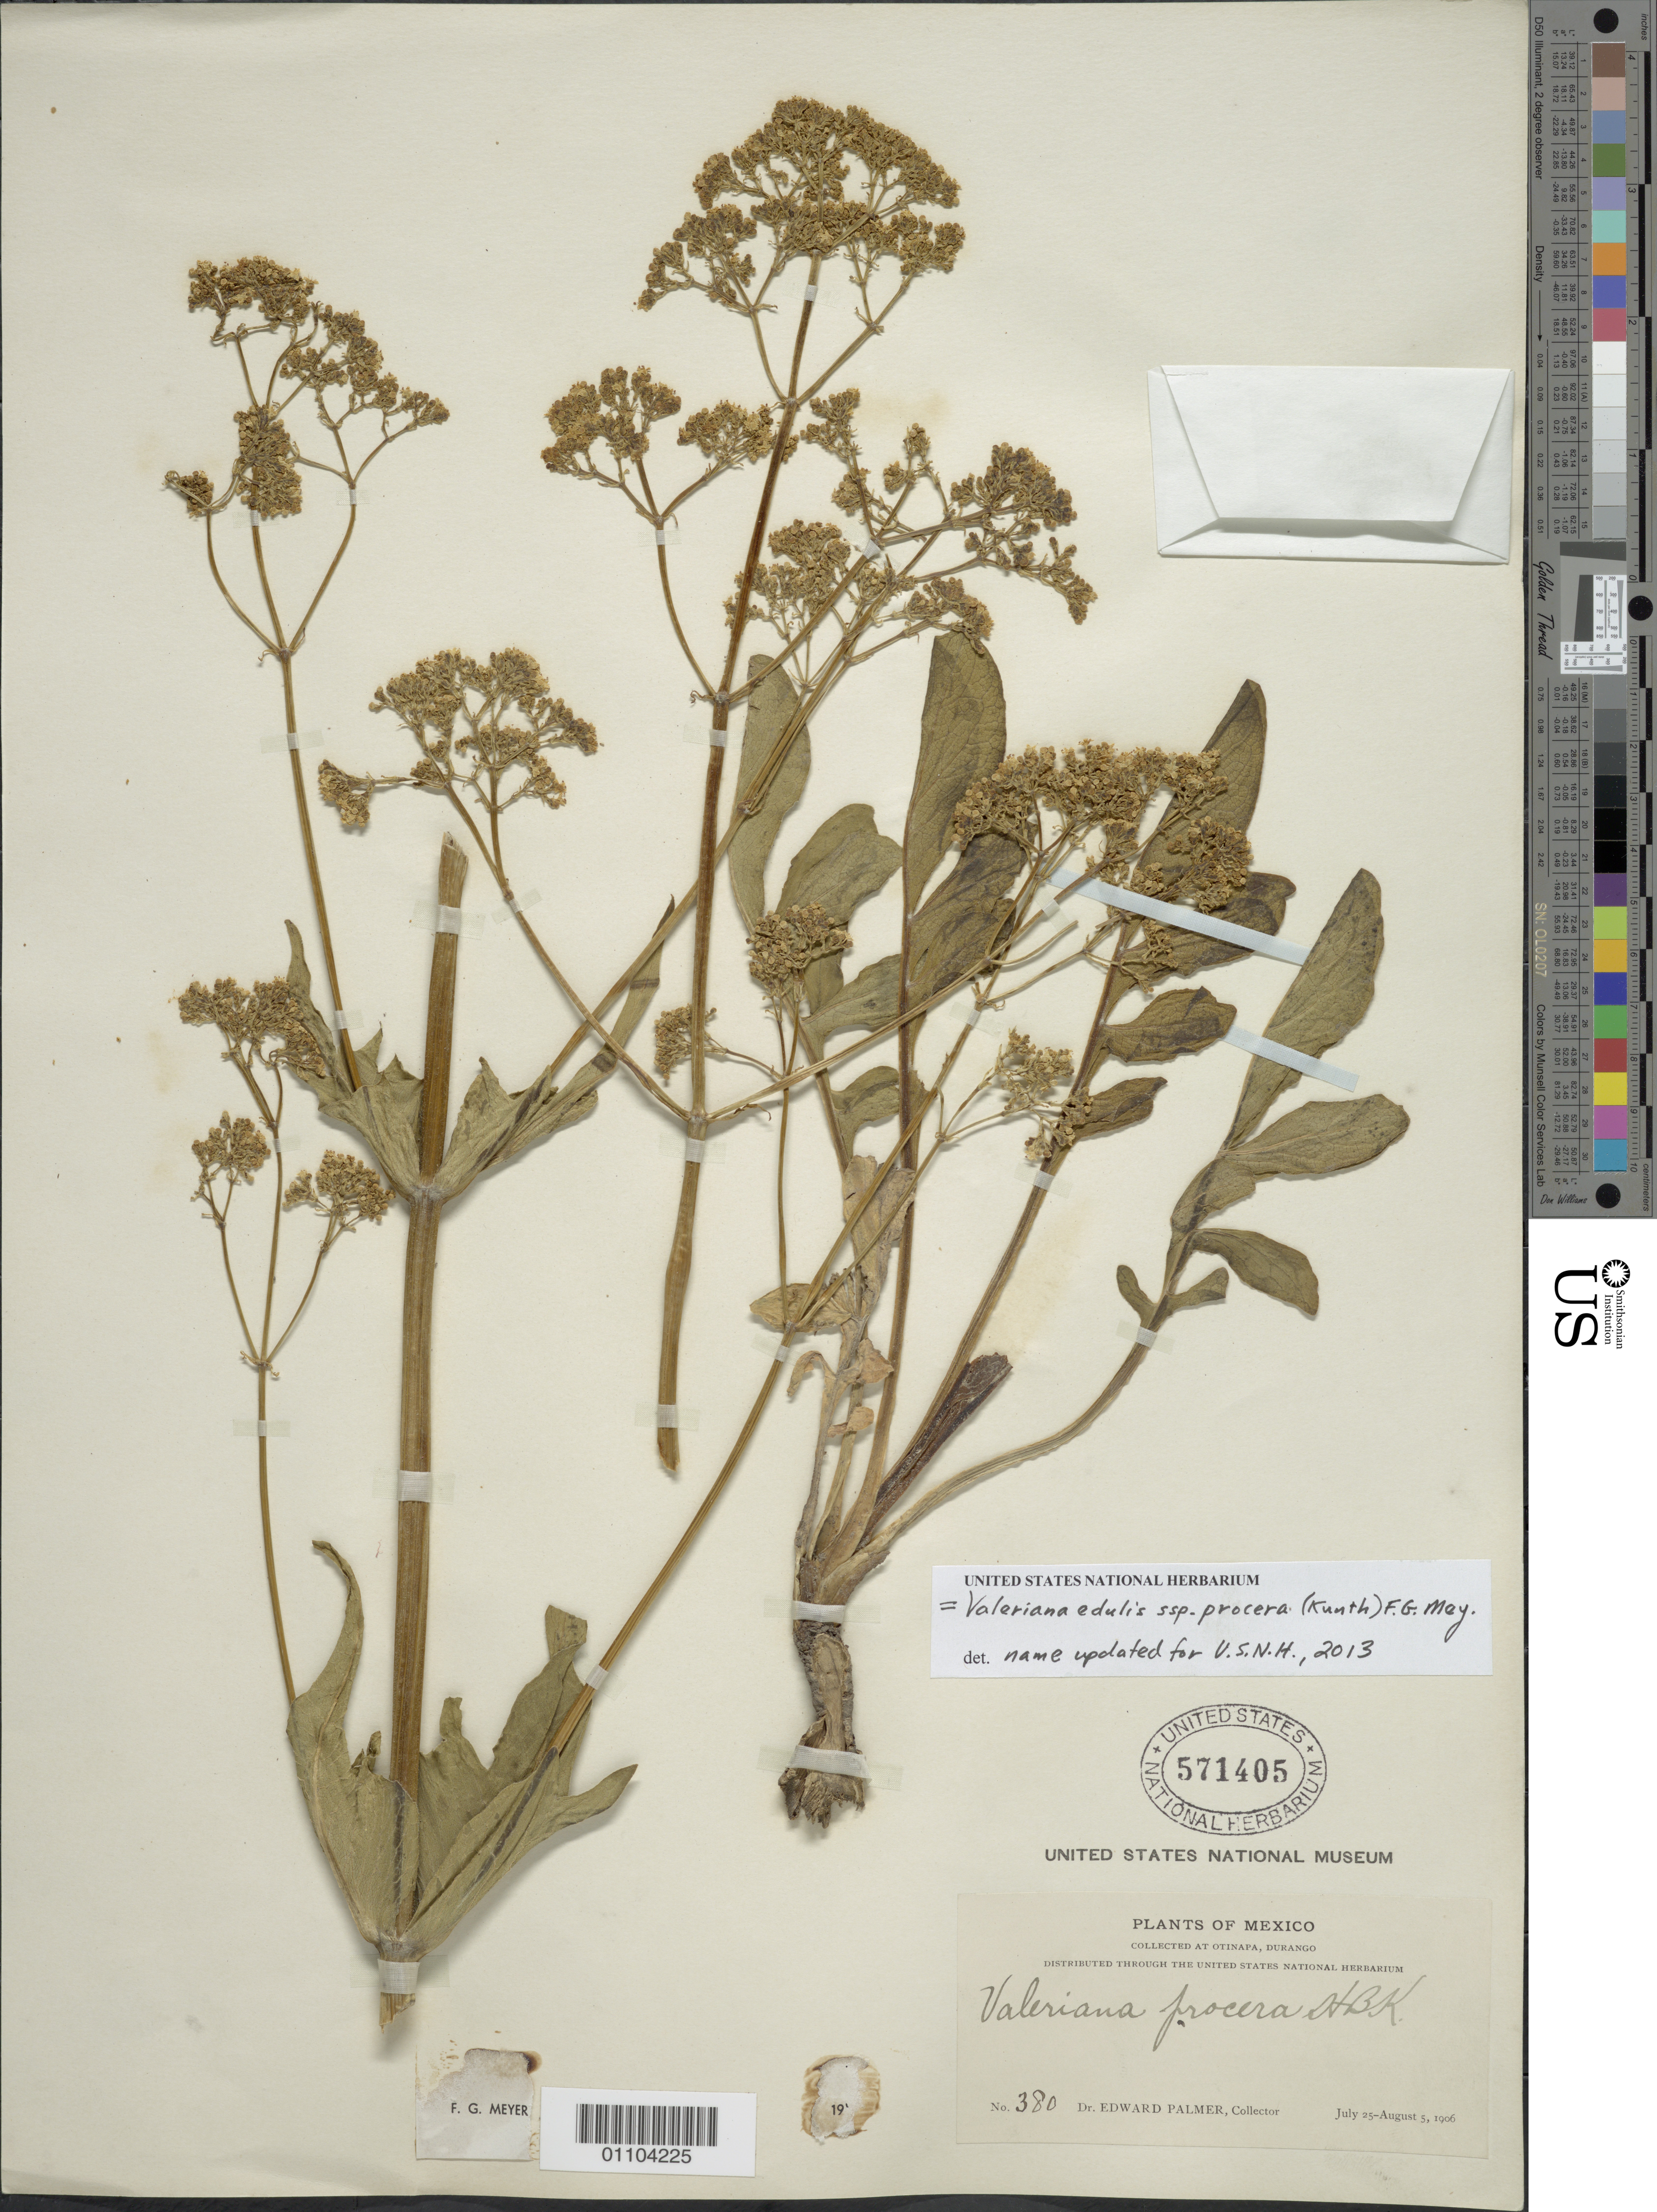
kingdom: Plantae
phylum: Tracheophyta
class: Magnoliopsida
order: Dipsacales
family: Caprifoliaceae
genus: Valeriana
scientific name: Valeriana edulis subsp. procera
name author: (Kunth) F.G. Mey.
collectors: E. Palmer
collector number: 380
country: Mexico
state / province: Durango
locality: At Otinapa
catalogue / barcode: US 571405